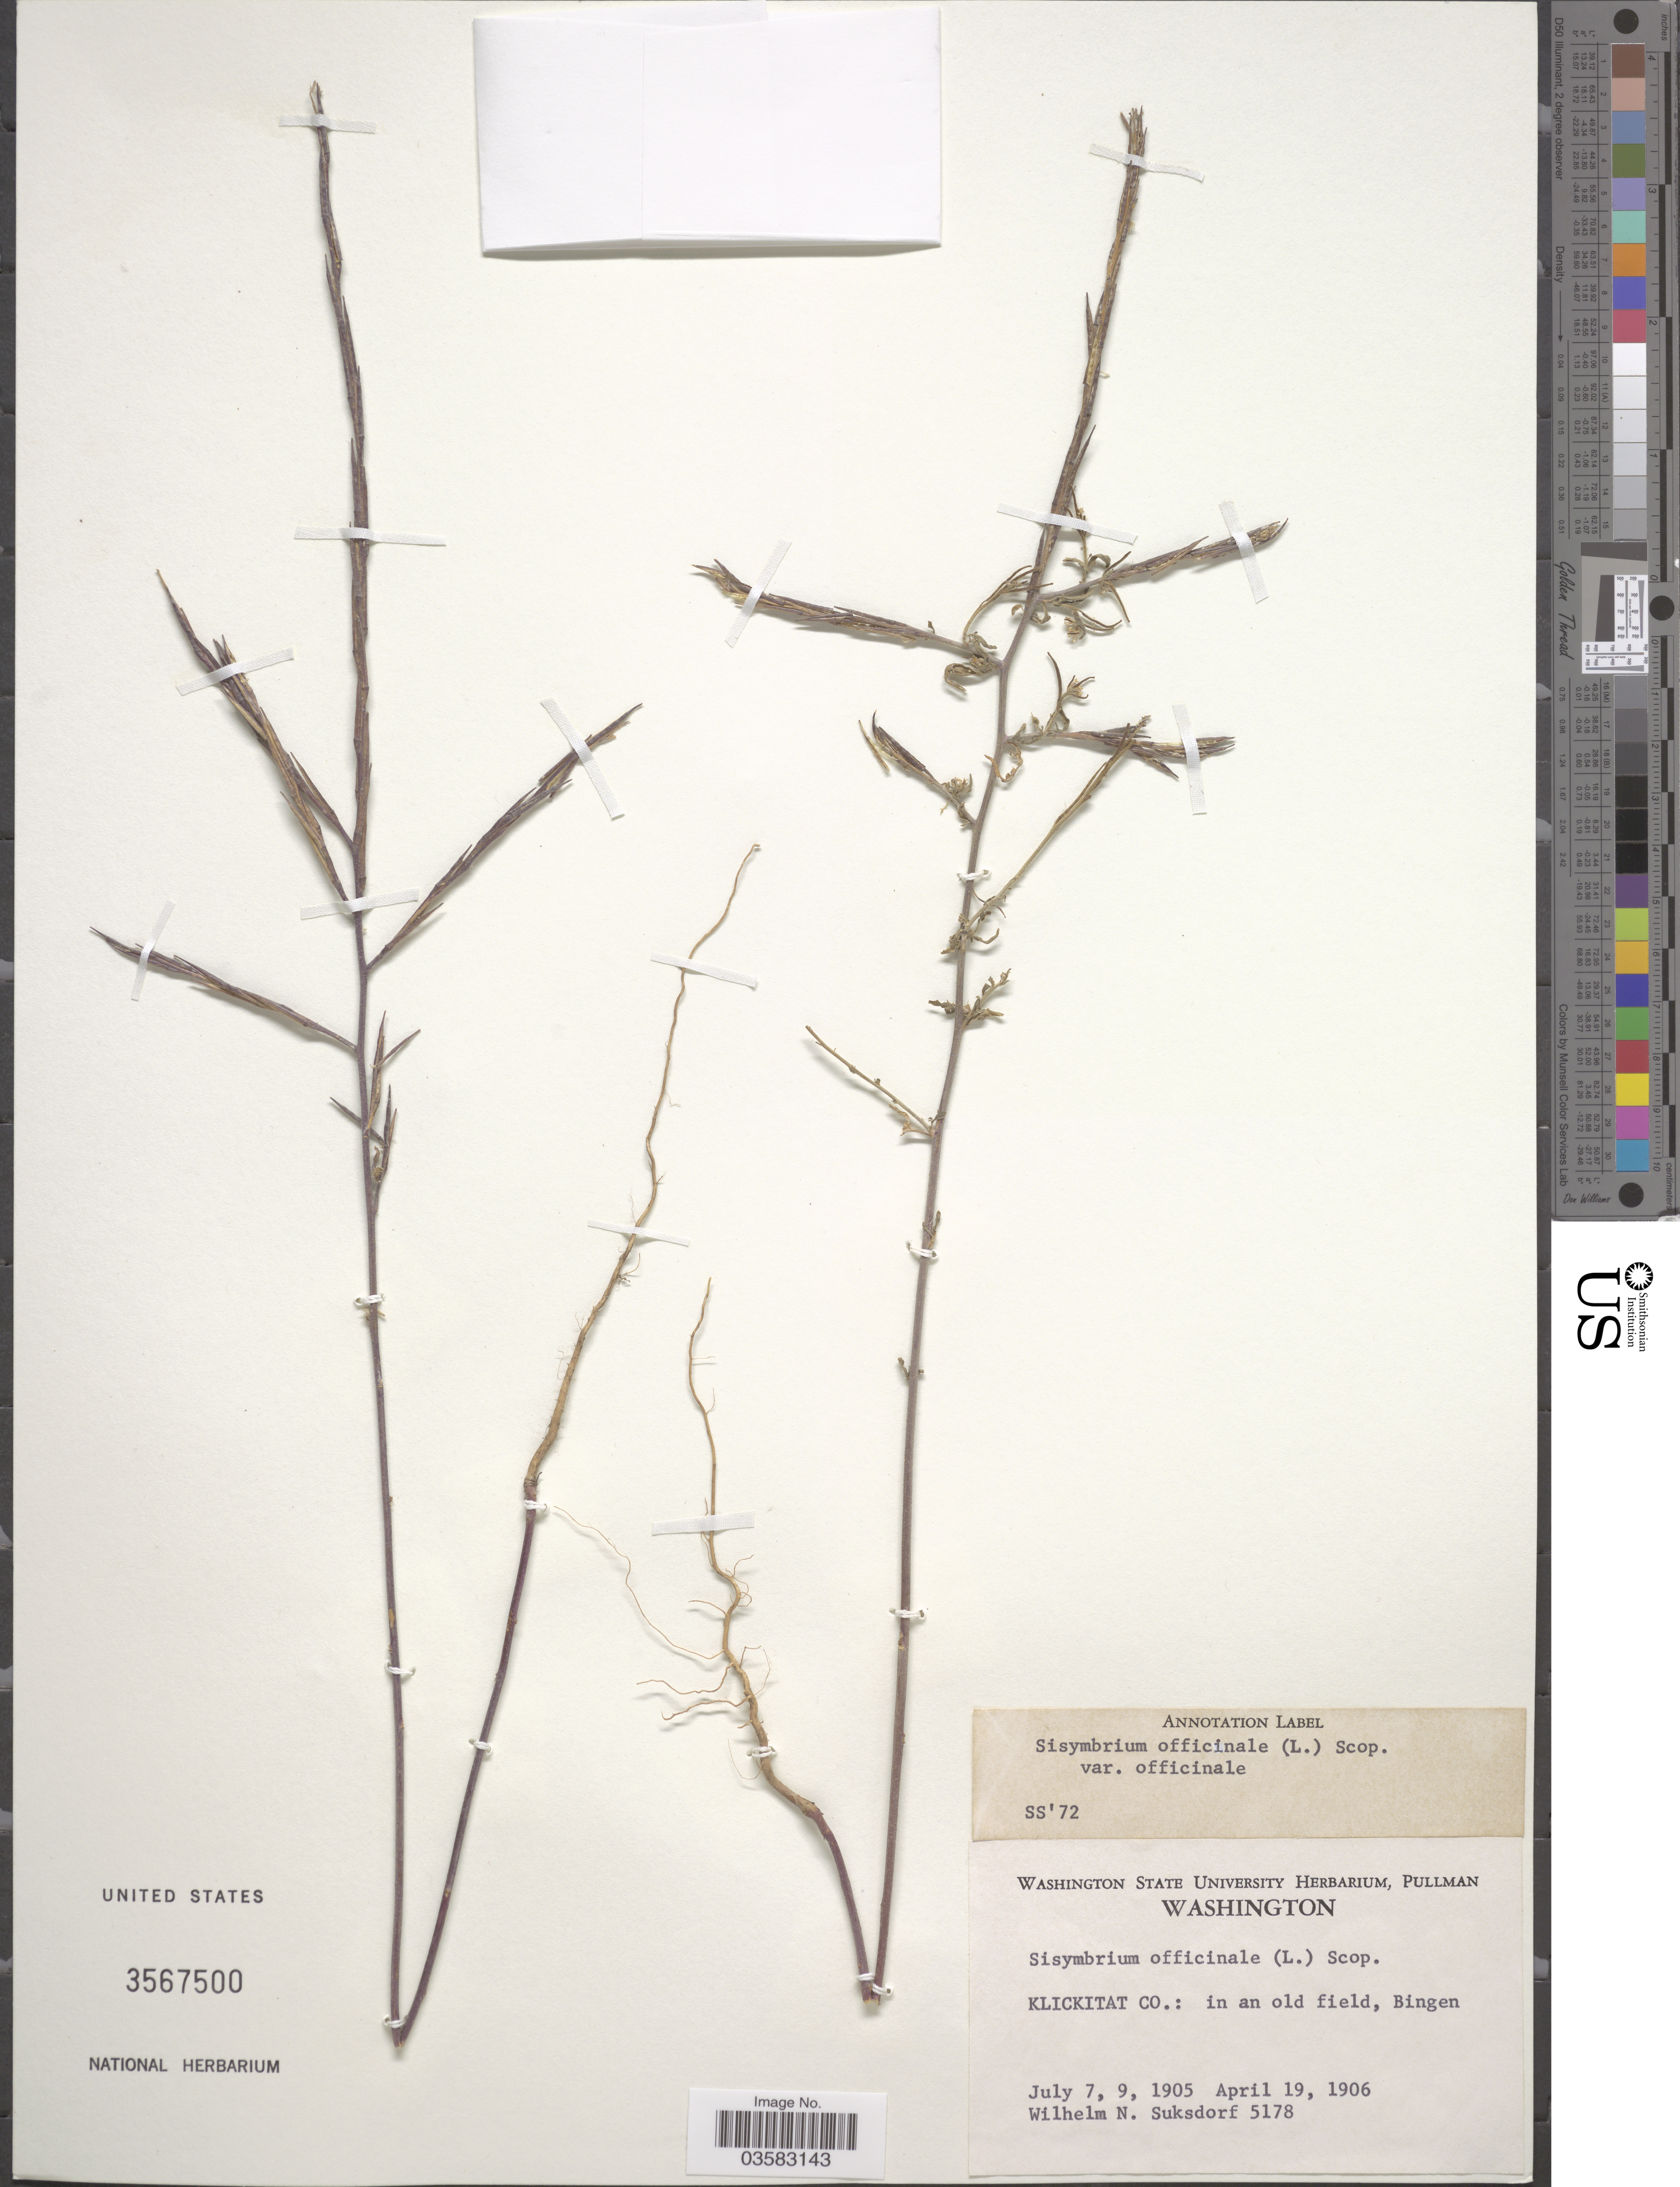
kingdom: Plantae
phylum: Tracheophyta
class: Magnoliopsida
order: Brassicales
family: Brassicaceae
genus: Sisymbrium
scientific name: Sisymbrium officinale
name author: (L.) Scop.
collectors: W. N. Suksdorf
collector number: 5178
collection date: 1905-07-07/1906-04-19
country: United States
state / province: Washington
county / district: Klickitat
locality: Klickitat Co.: in an old field, Bingen.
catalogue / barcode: US 3567500